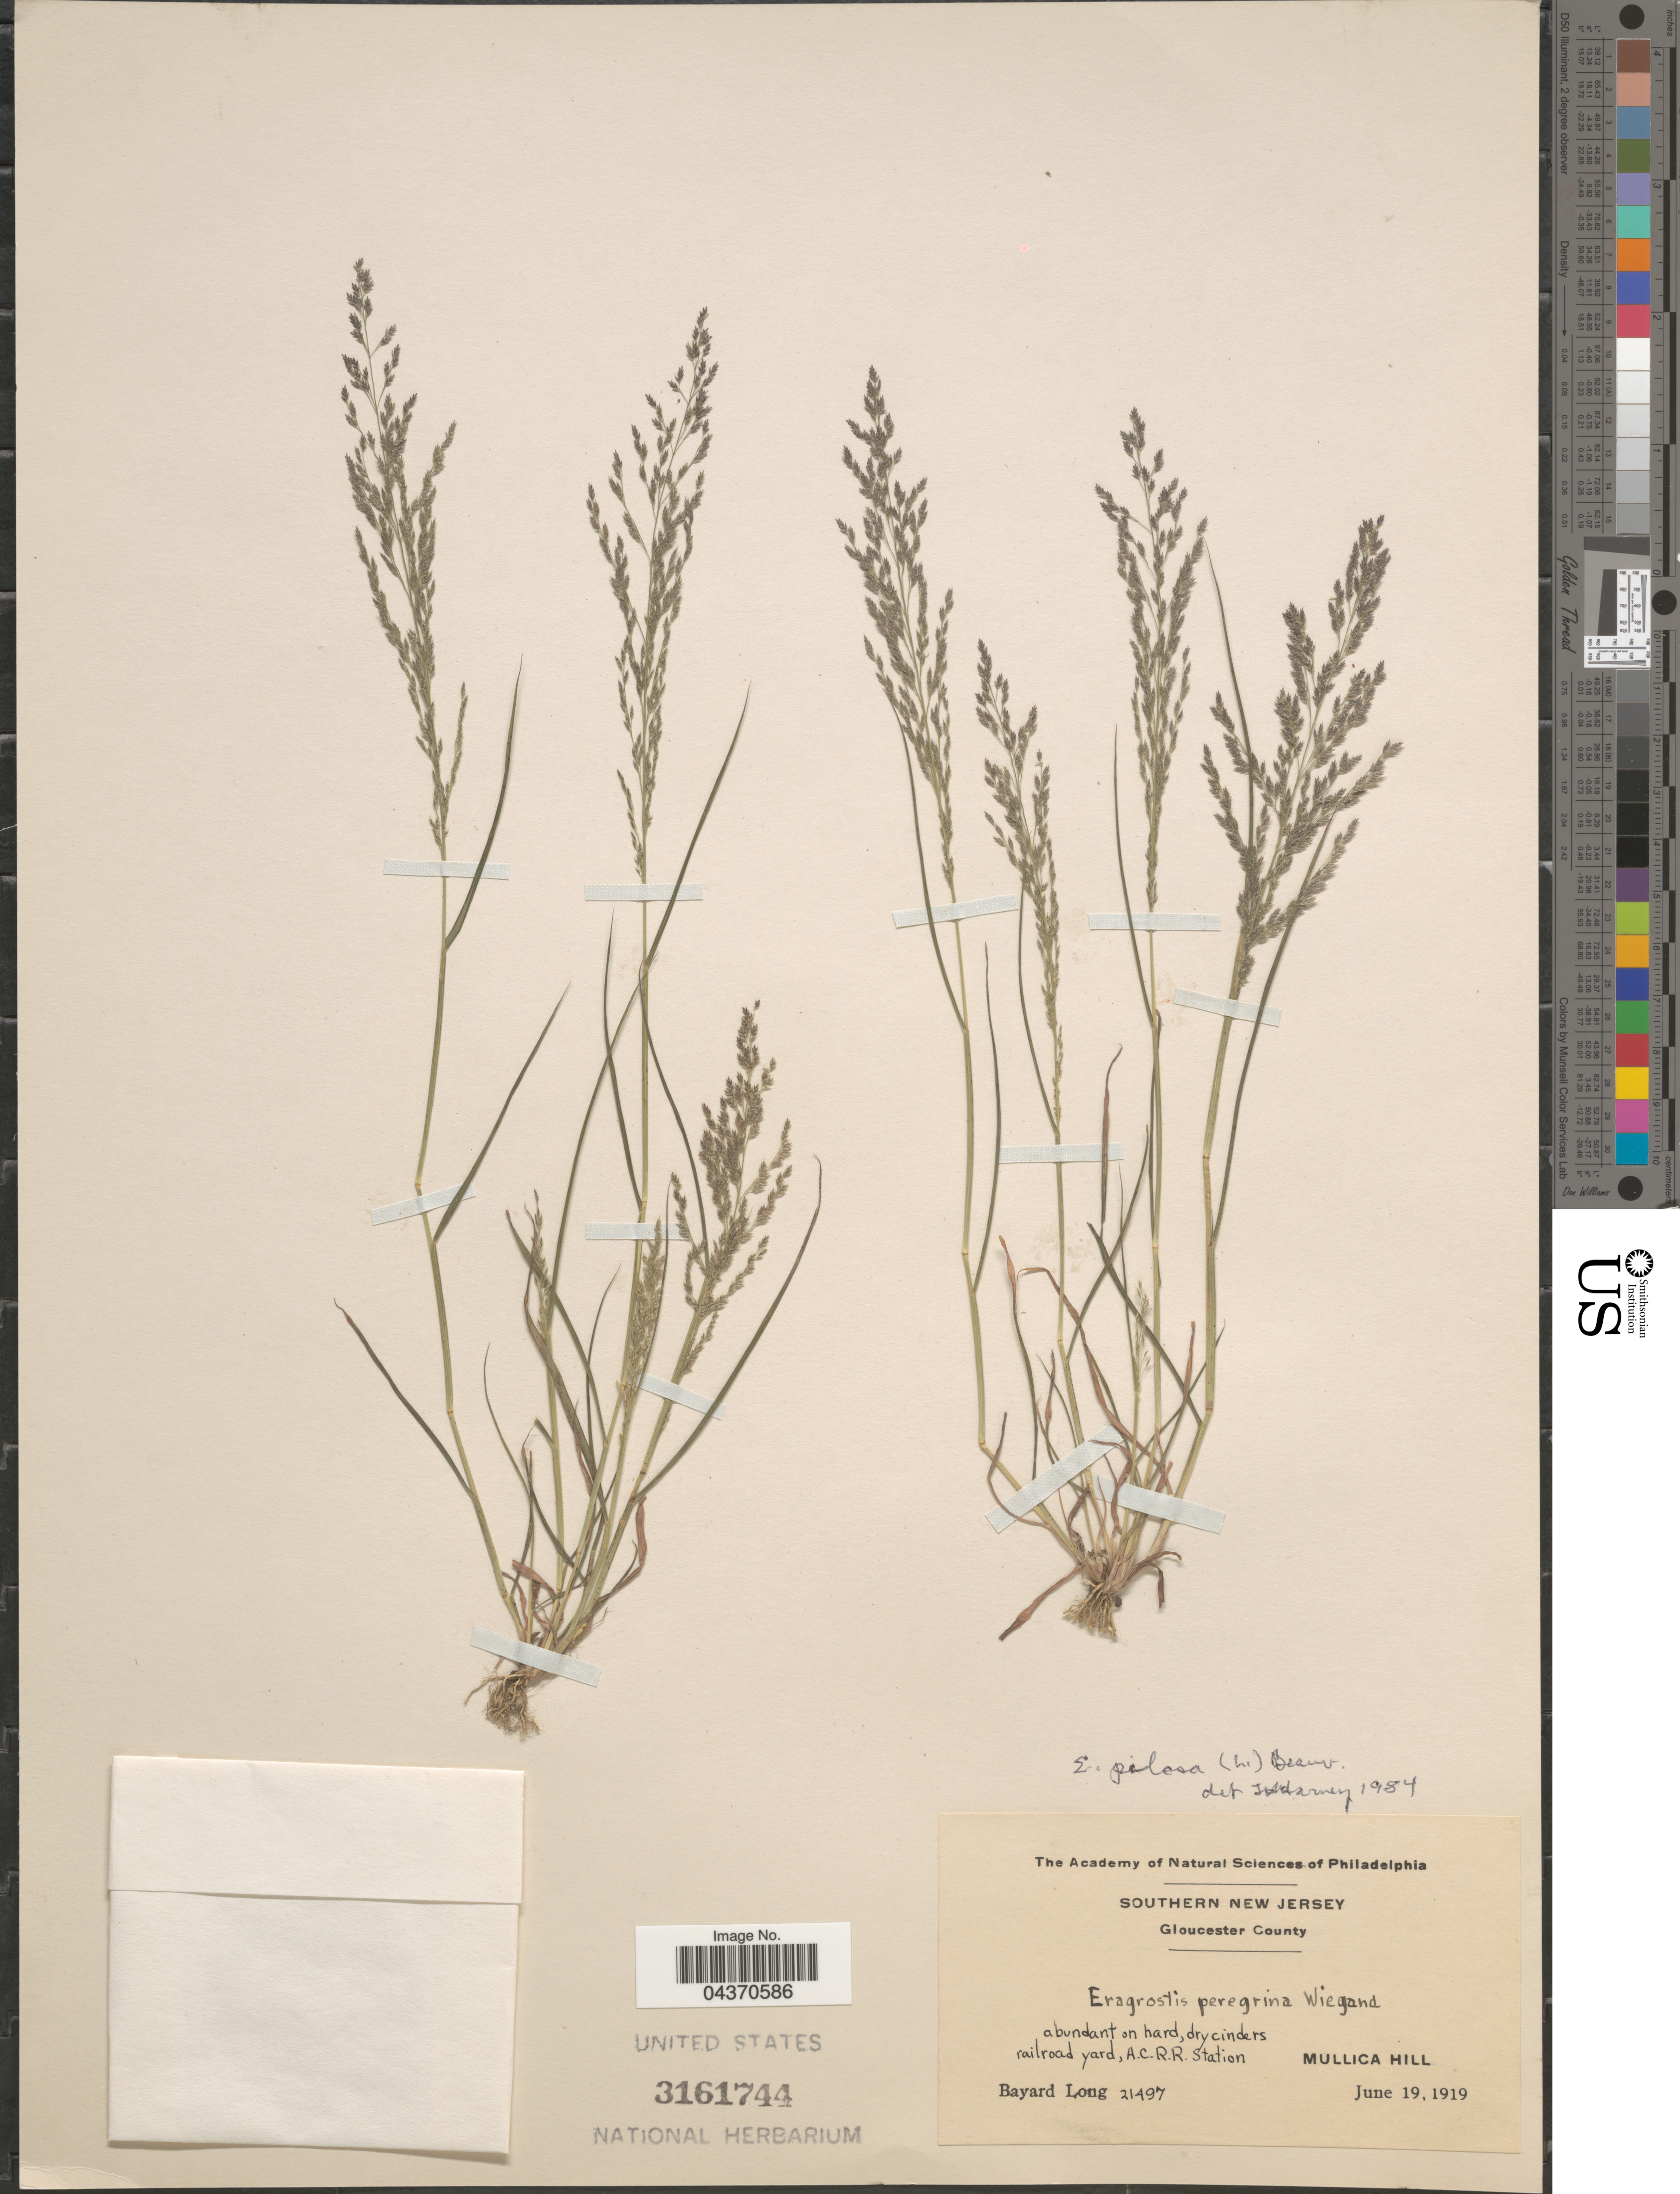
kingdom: Plantae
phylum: Tracheophyta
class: Liliopsida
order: Poales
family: Poaceae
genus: Eragrostis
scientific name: Eragrostis pilosa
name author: (L.) P. Beauv.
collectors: B. Long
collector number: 21497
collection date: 1919-06-19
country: United States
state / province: New Jersey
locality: Southern New Jersey. Gloucester County. Abundant on hard, drycinders railroad yard, A.C.R.R. Station. Mullica Hill.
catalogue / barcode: US 3161744